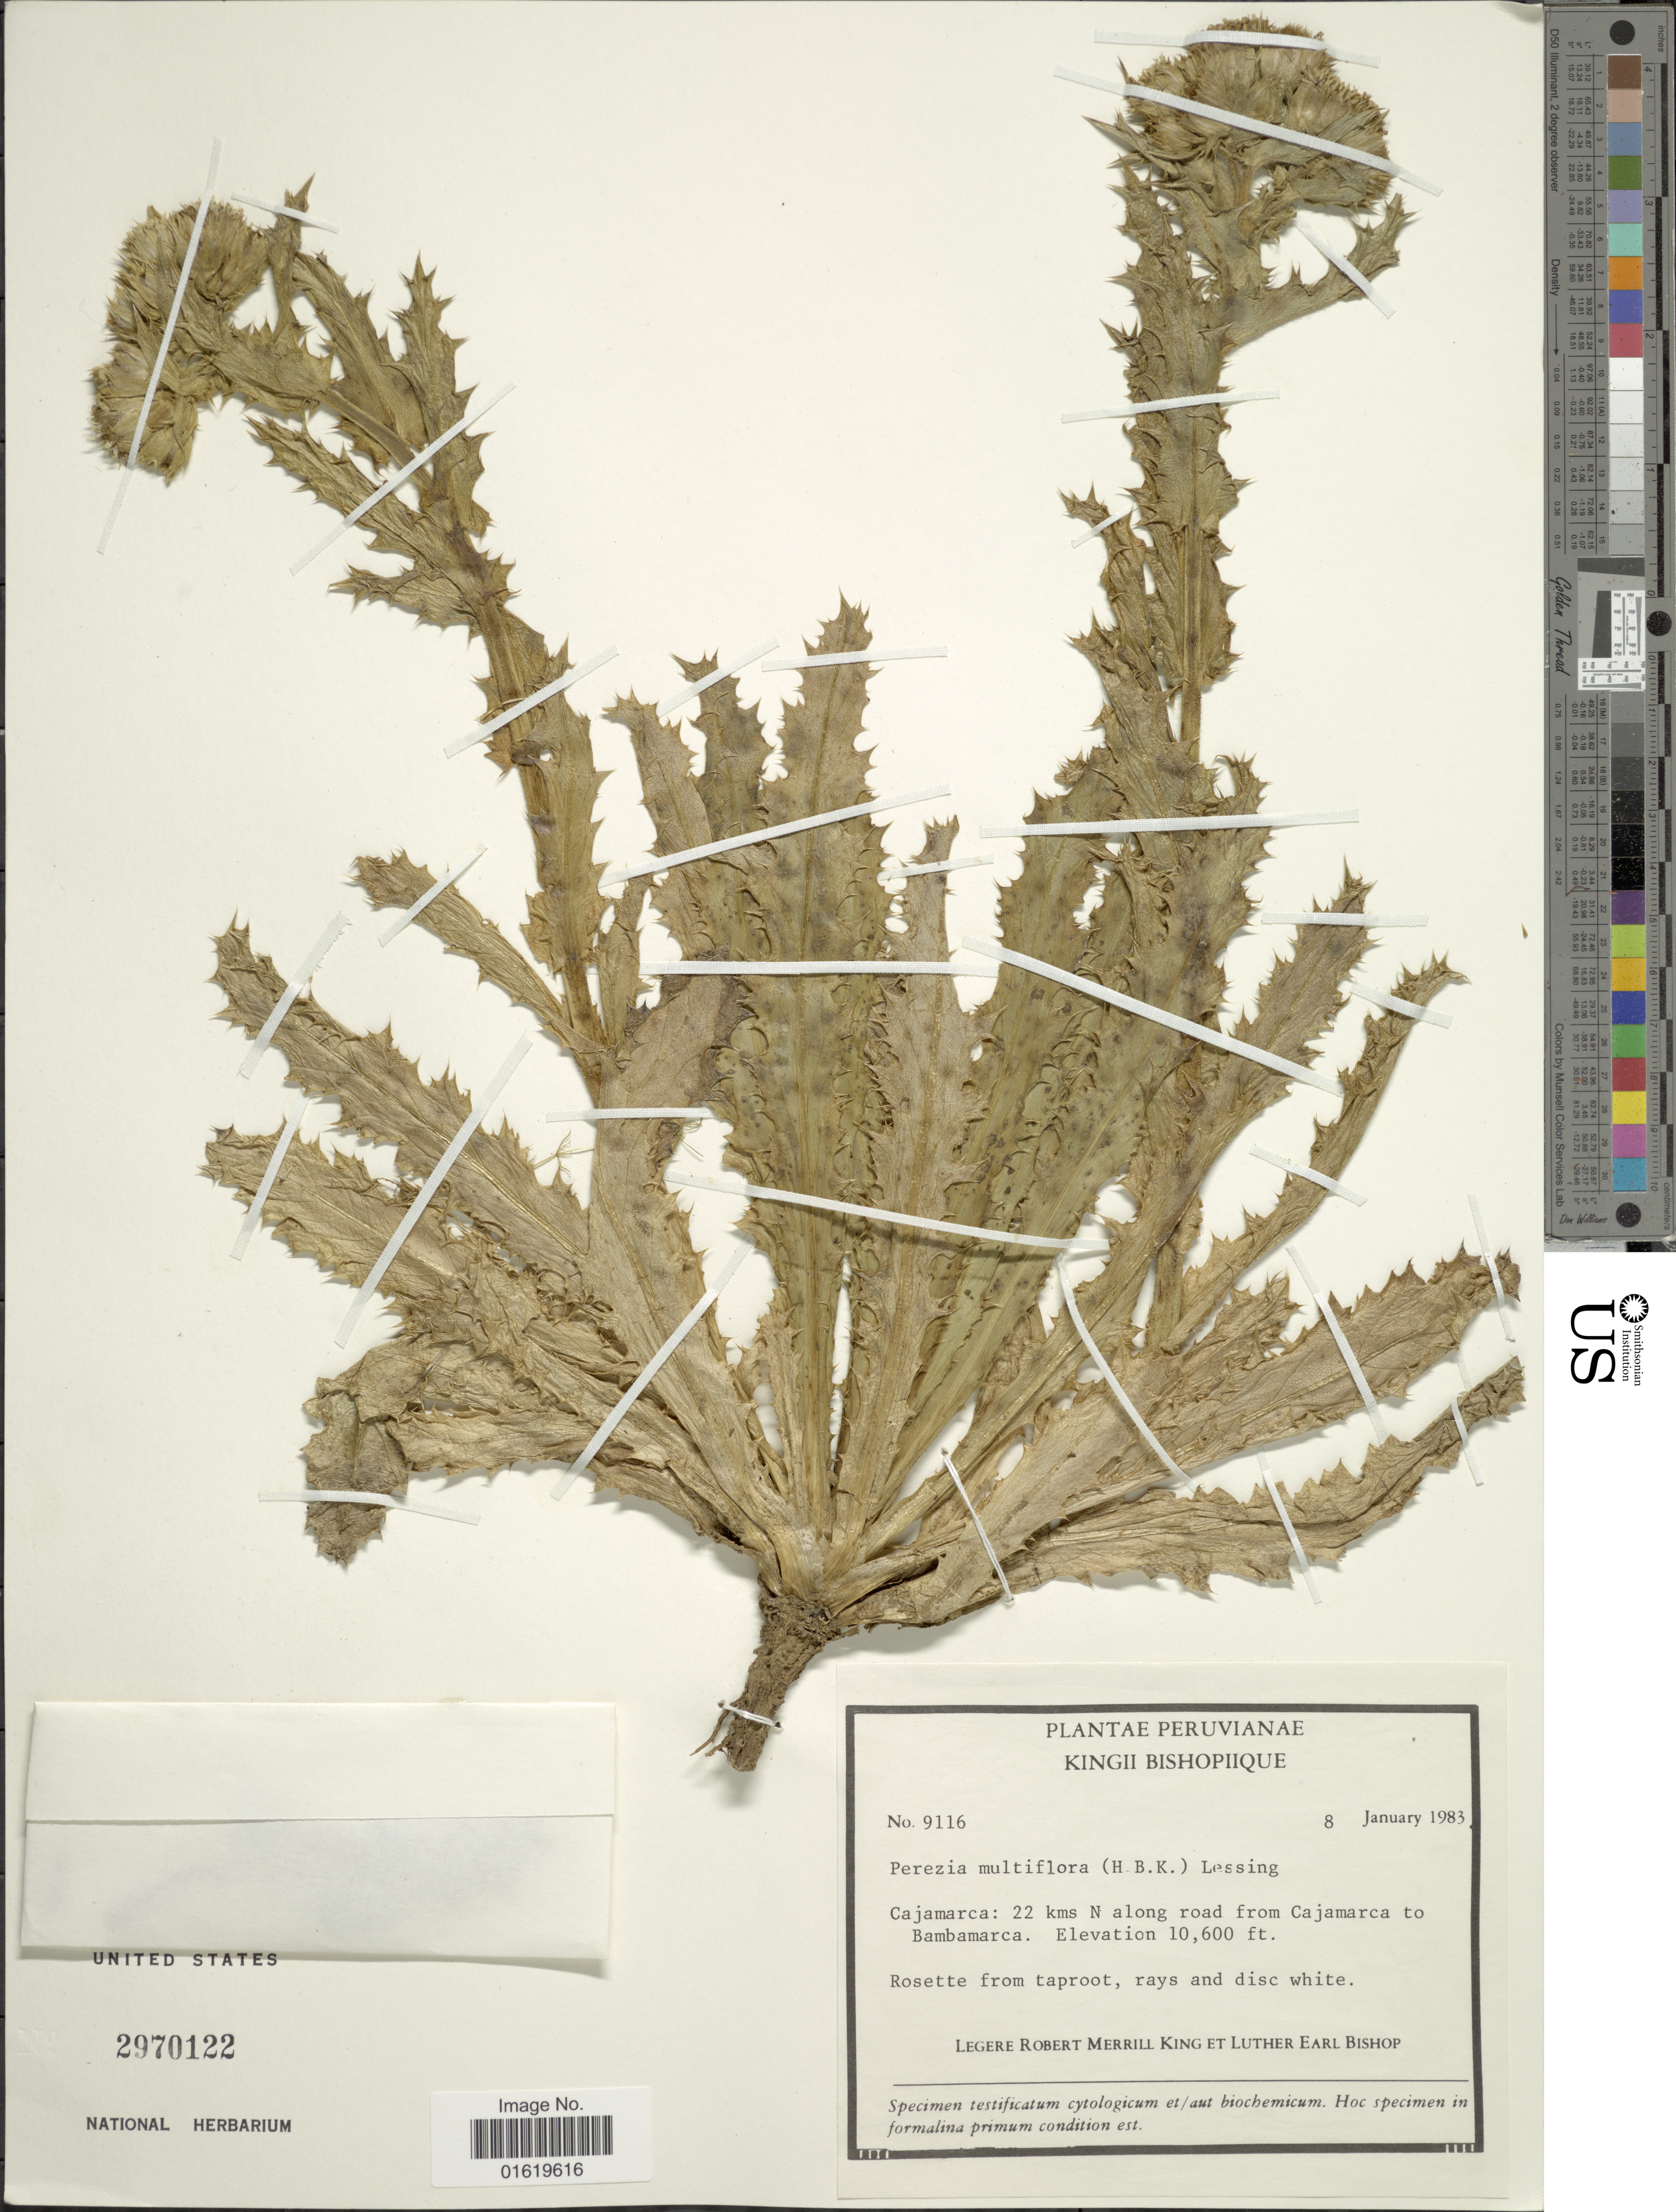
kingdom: Plantae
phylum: Tracheophyta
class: Magnoliopsida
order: Asterales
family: Asteraceae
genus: Perezia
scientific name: Perezia multiflora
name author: Less.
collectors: R. M. King & L. E. Bishop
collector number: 9116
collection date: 1983-01-08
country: Peru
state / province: Cajamarca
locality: Cajamarca: 22 kms N along road from Cajamarca to Bambamarca.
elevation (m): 3231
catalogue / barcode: US 2970122